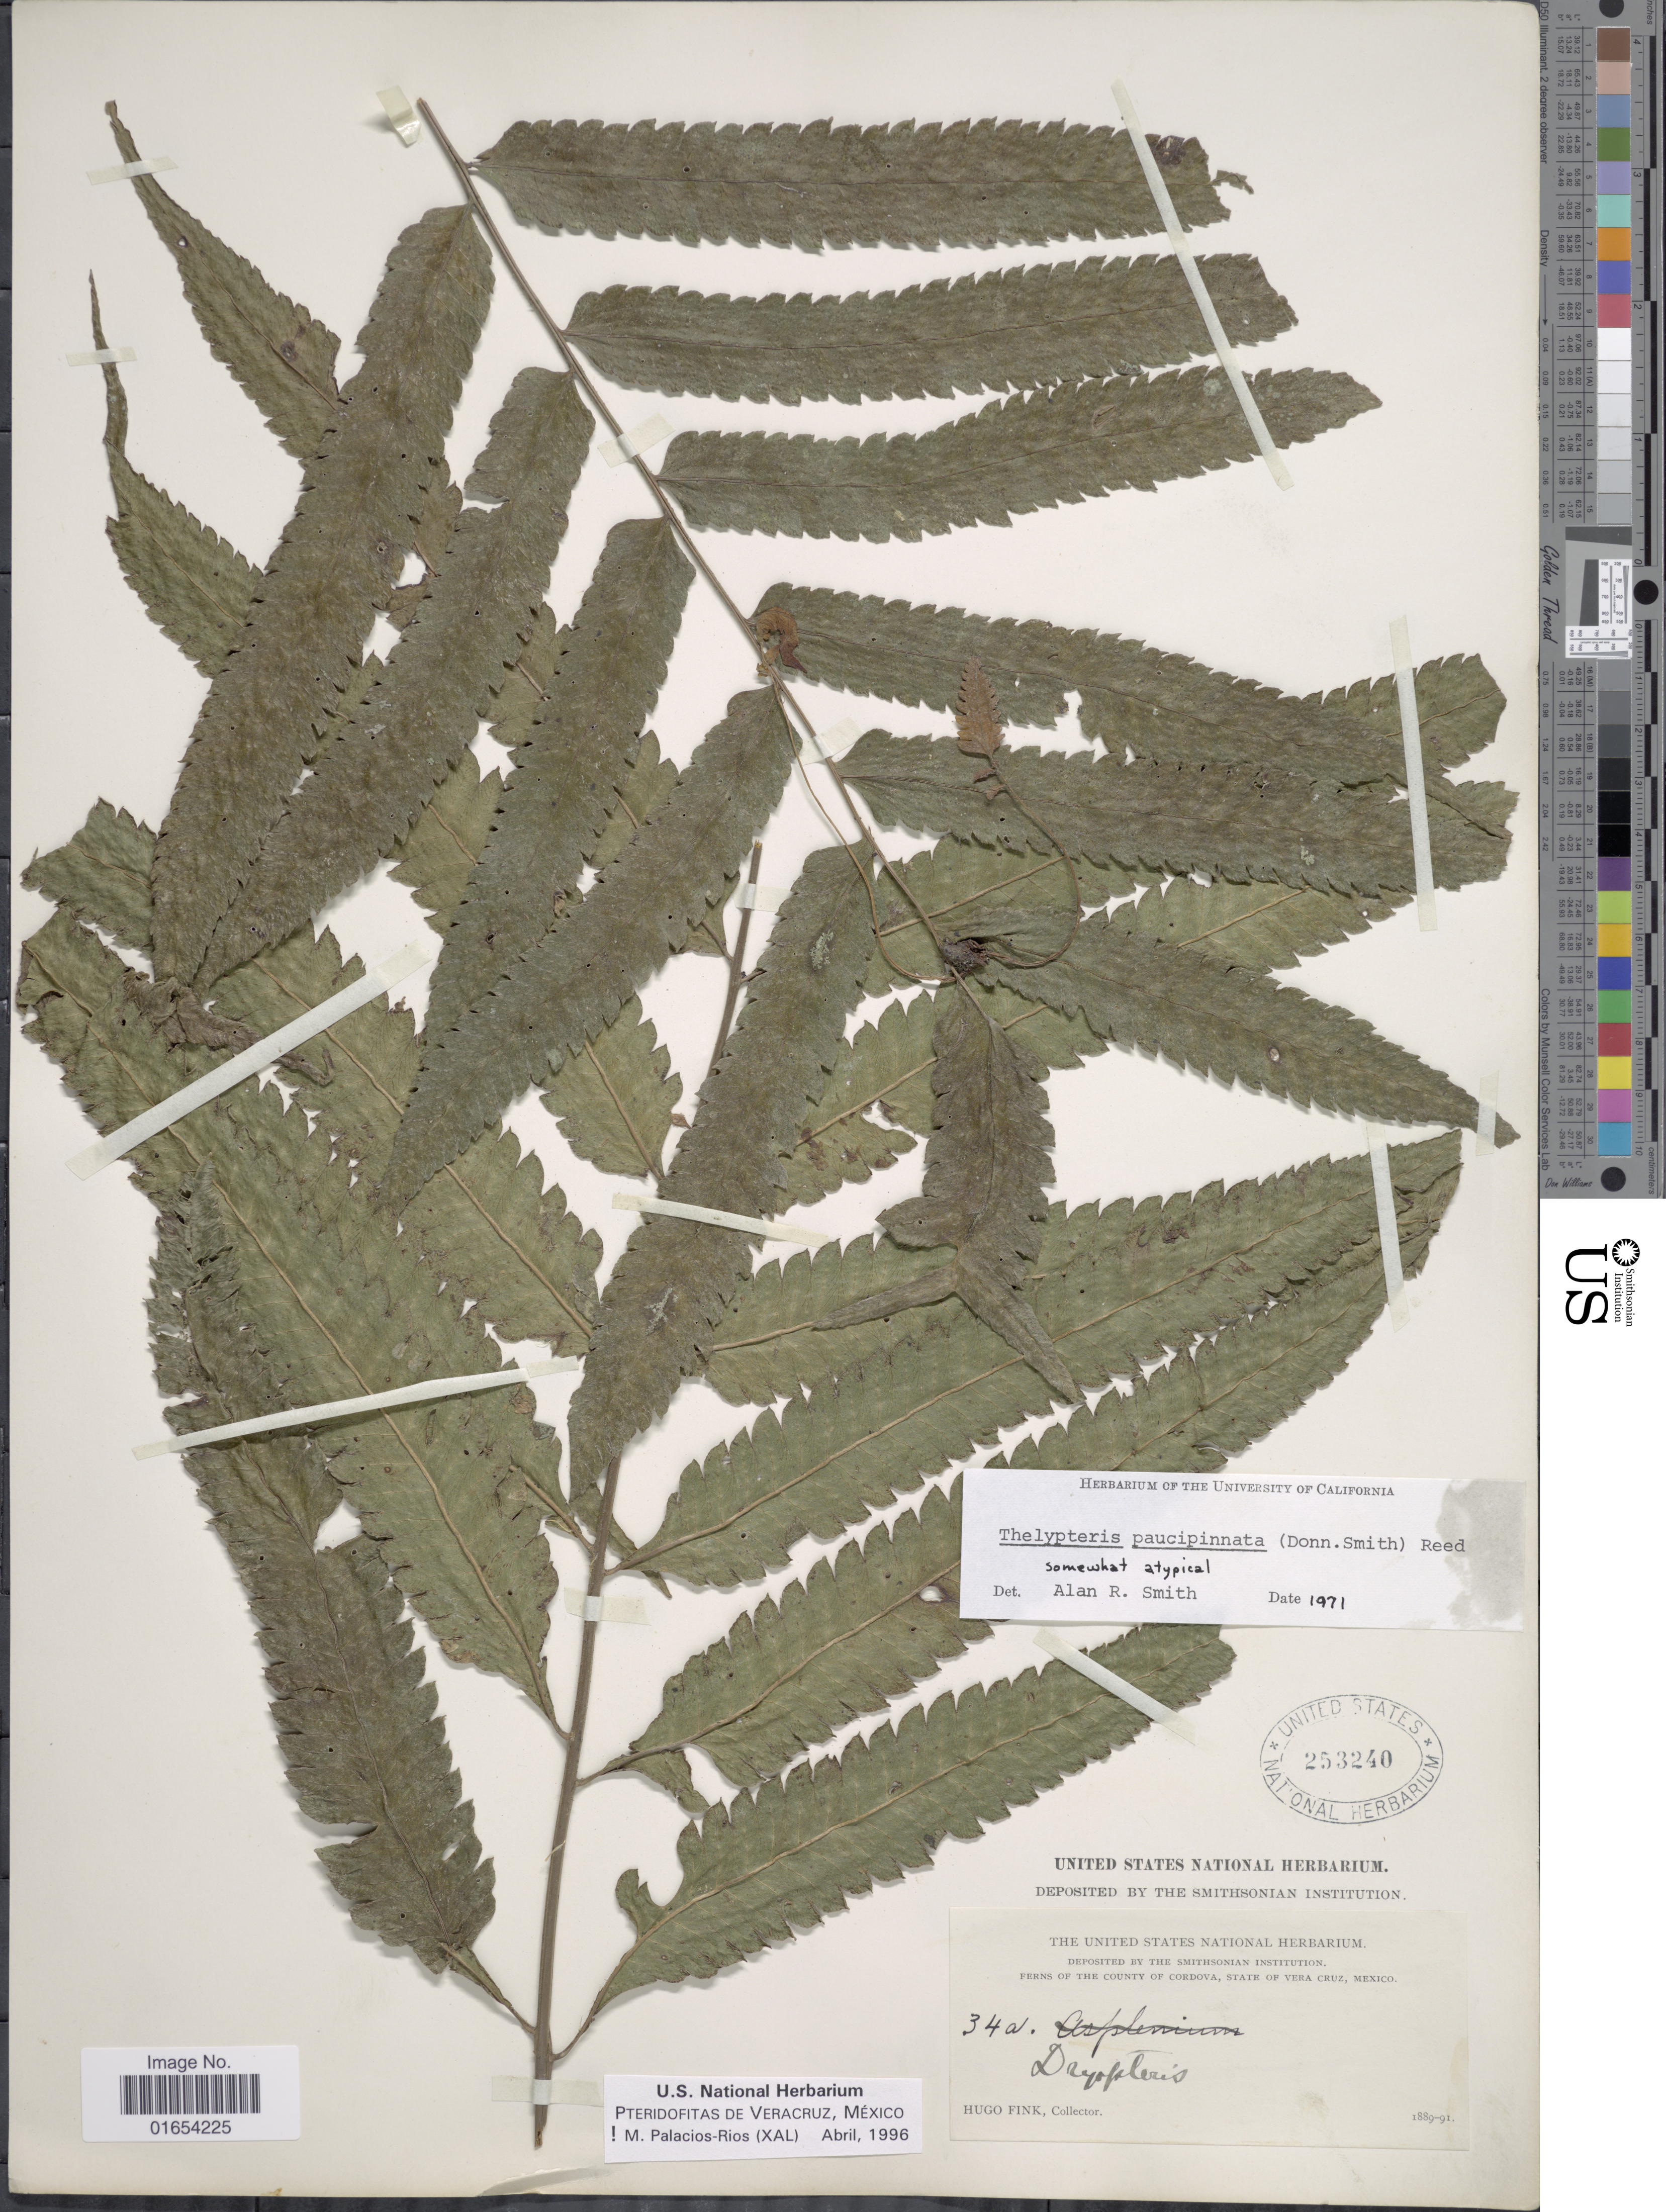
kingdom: Plantae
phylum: Tracheophyta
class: Polypodiopsida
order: Polypodiales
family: Thelypteridaceae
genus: Goniopteris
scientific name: Goniopteris paucipinnata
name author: (Donn. Sm.) Salino & T.E. Almeida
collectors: H. Fink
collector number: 34a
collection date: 1889/1891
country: Mexico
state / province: Veracruz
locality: Ferns of the county of Cordova, State of Vera Cruz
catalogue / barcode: US 253240